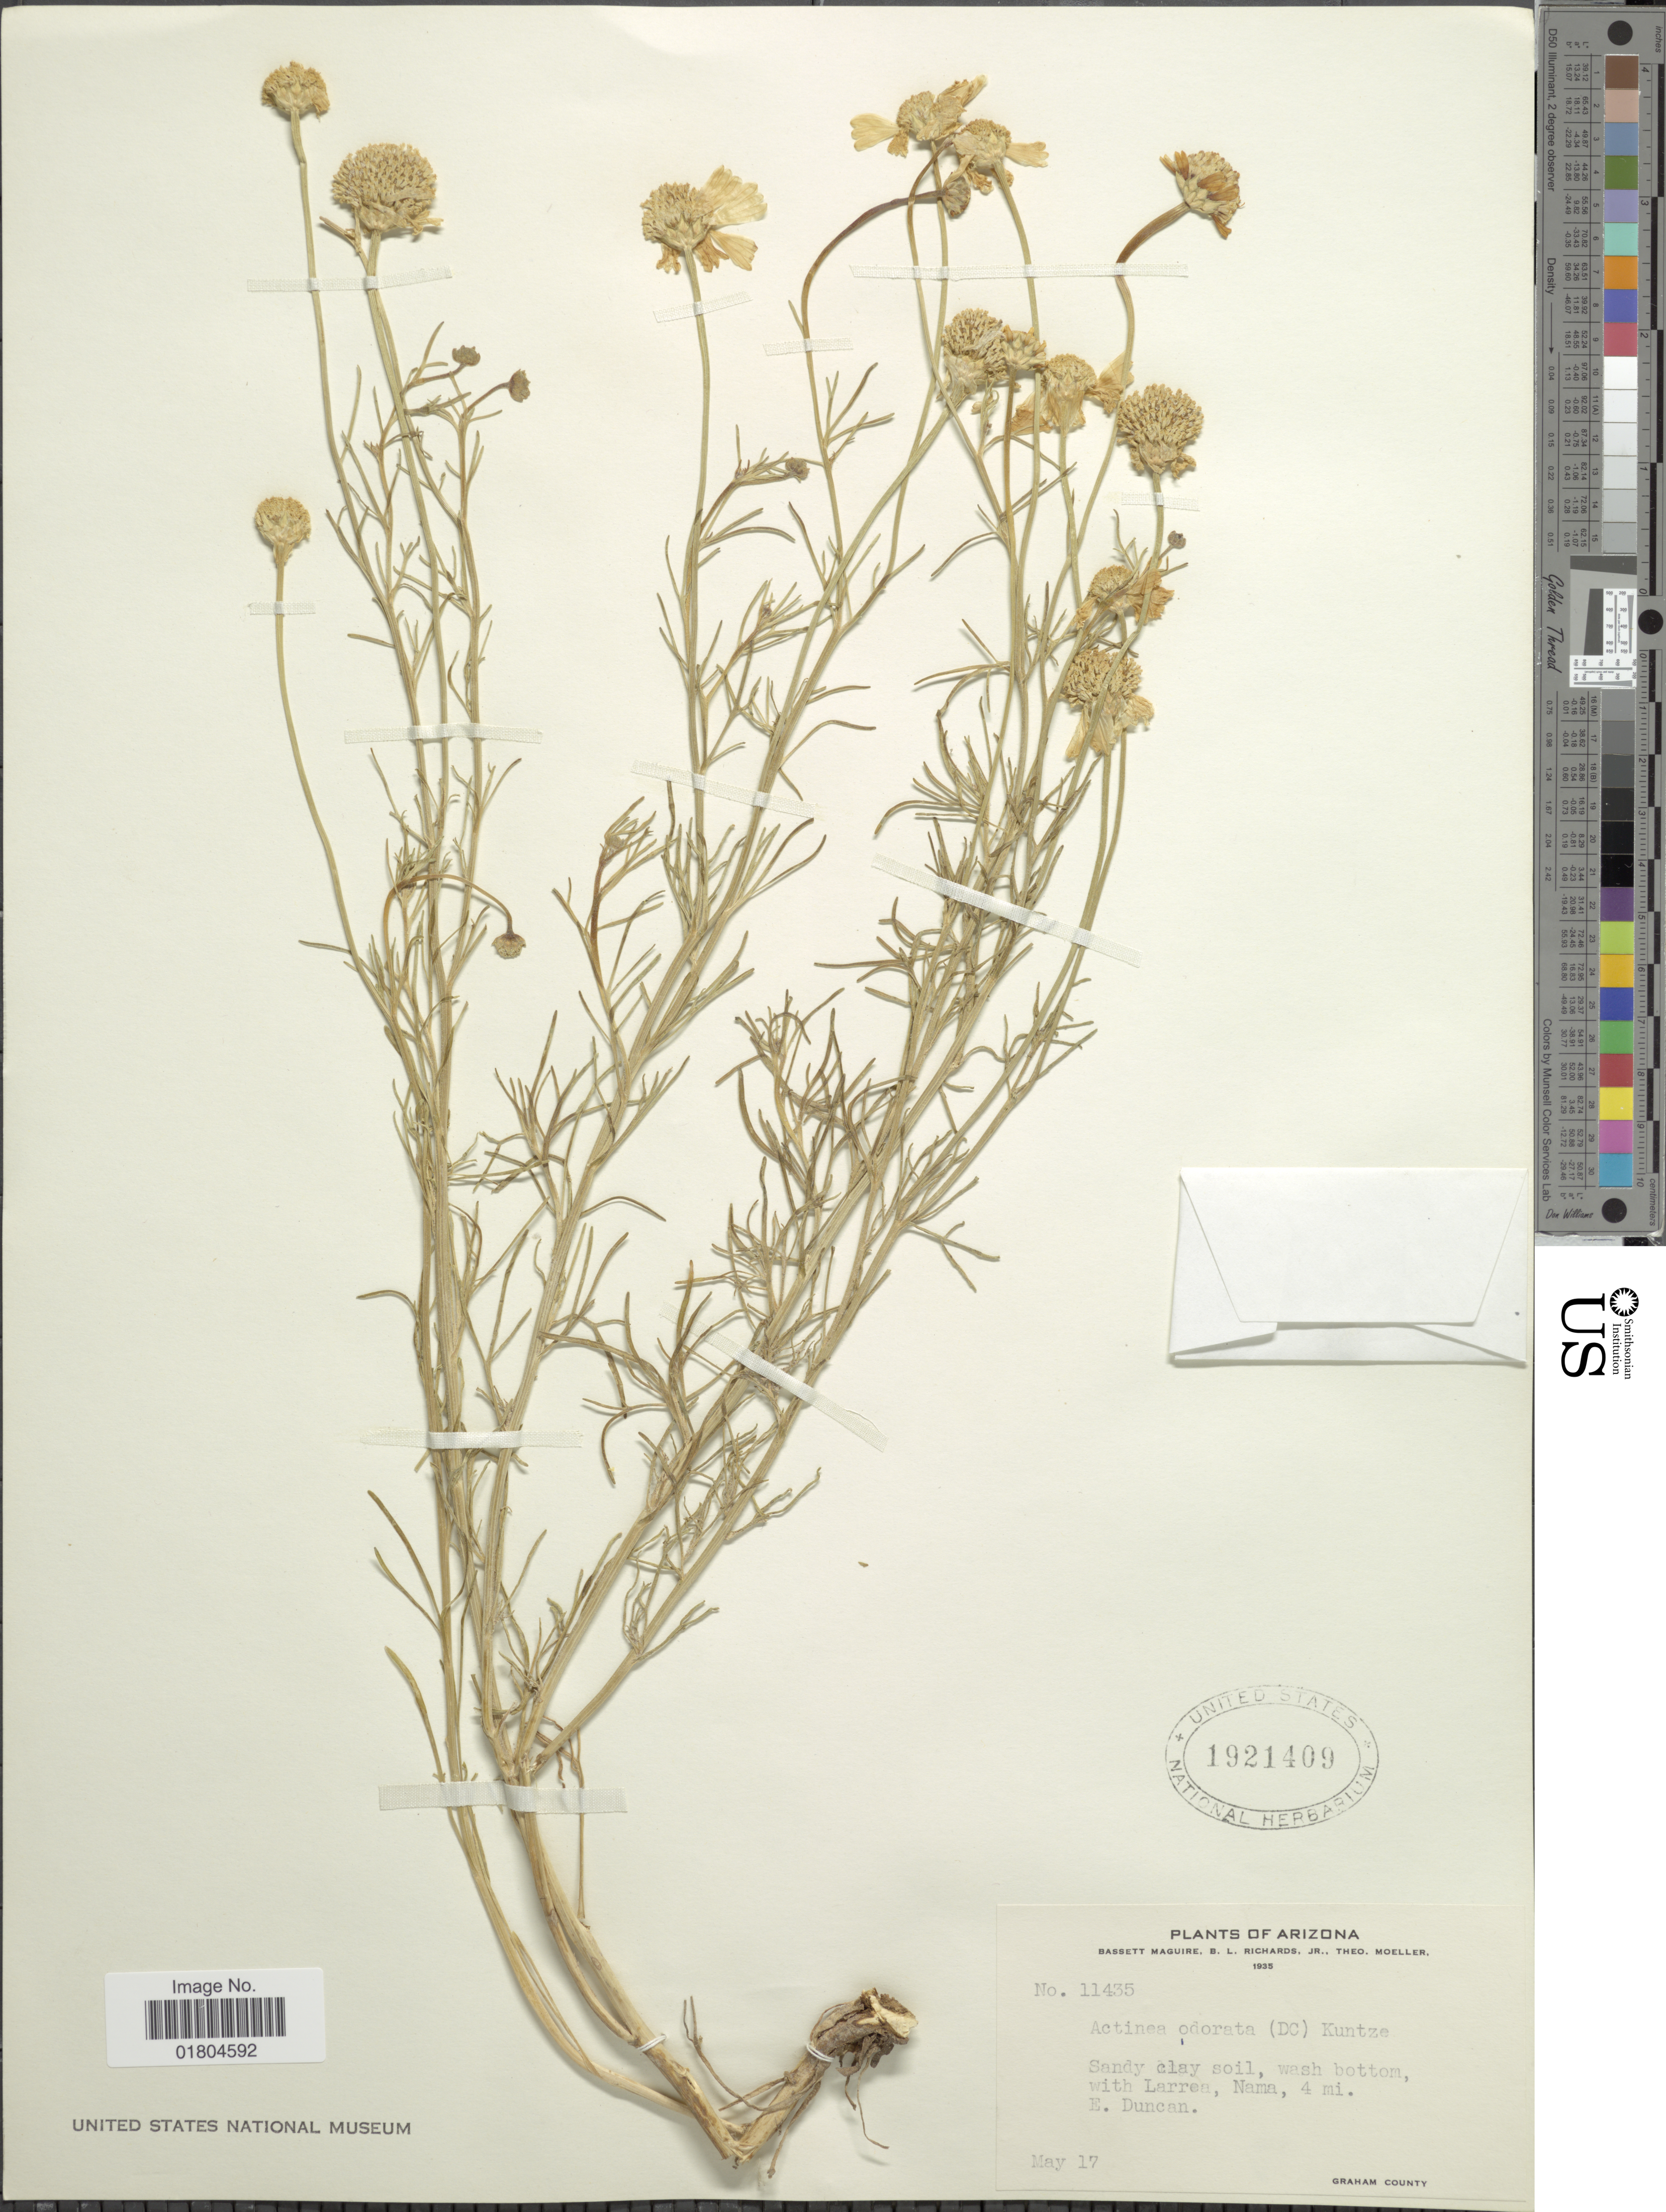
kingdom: Plantae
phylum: Tracheophyta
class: Magnoliopsida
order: Asterales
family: Asteraceae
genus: Hymenoxys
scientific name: Hymenoxys odorata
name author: DC.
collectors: B. Maguire, B. Richards & T. Moeller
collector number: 11435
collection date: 1935-05-17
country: United States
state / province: Arizona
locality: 4 mi. E. Duncan. Graham County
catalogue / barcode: US 1921409